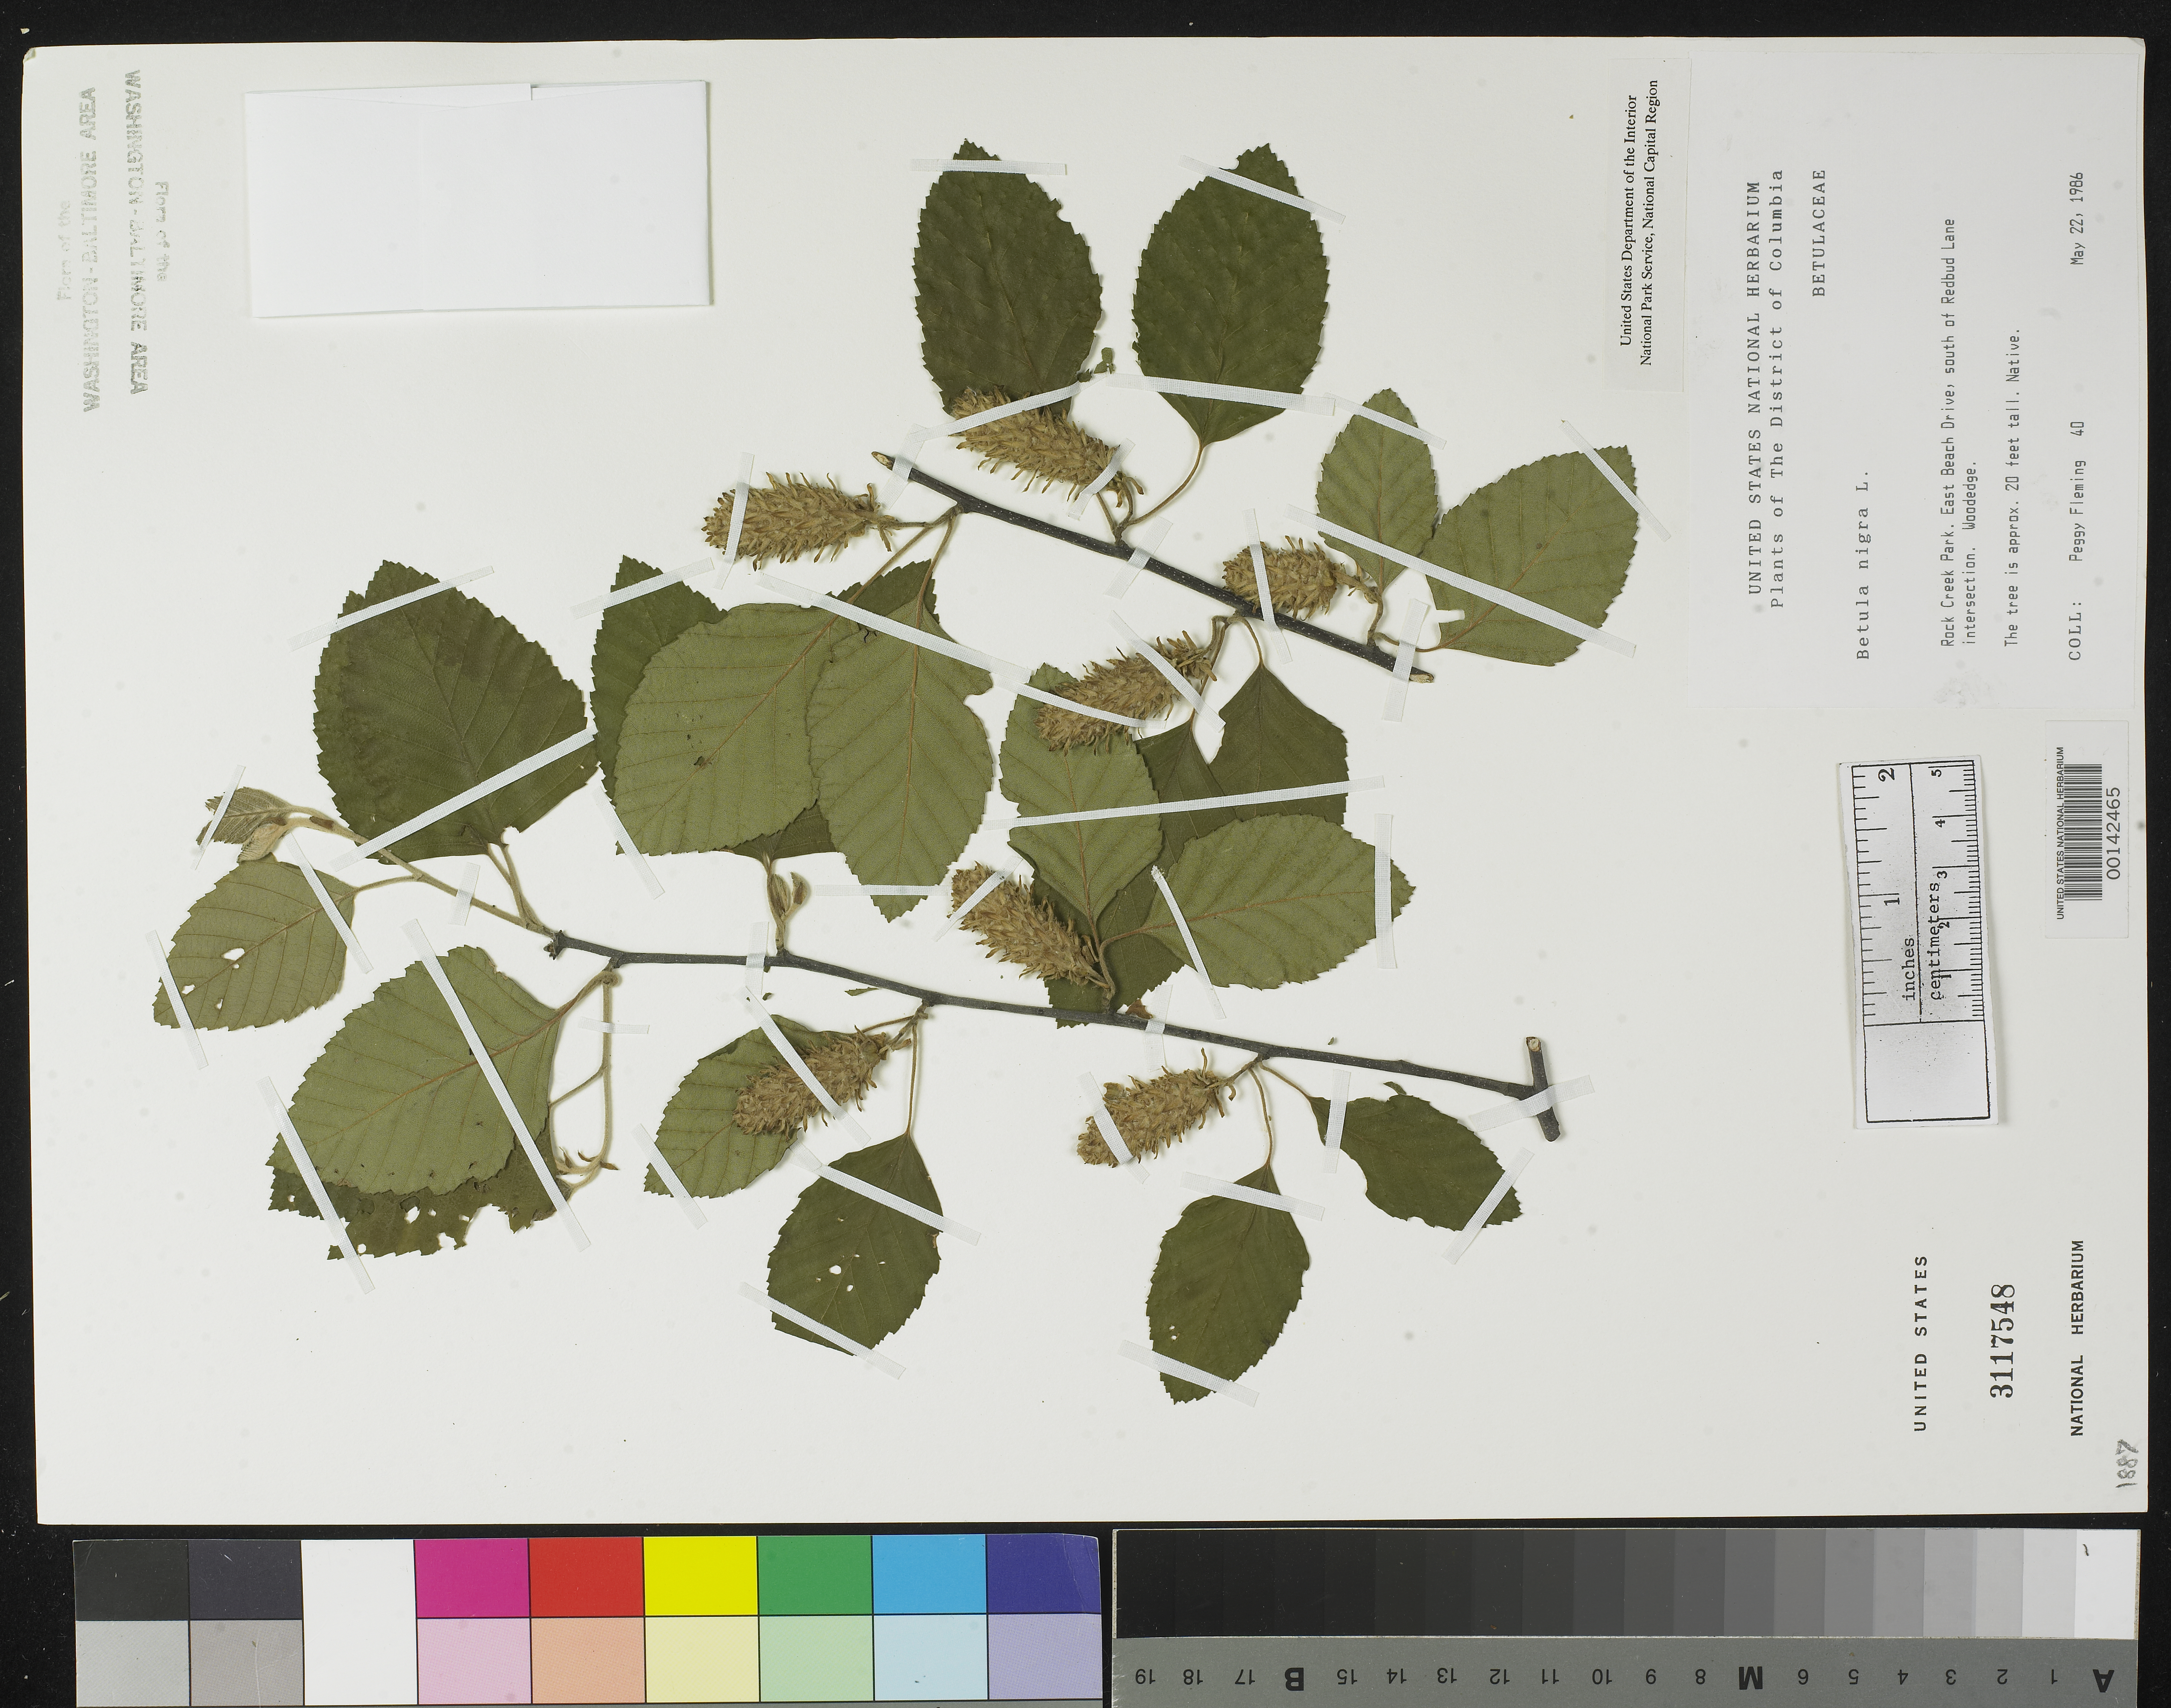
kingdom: Plantae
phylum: Tracheophyta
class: Magnoliopsida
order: Fagales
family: Betulaceae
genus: Betula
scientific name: Betula nigra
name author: L.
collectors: P. Fleming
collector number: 40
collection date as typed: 22 May 1986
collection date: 1986-05-22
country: United States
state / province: District of Columbia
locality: Rock Creek Park. East Beach Drive, south of Redbud Lane Intersection. Rock Creek Park & vicinity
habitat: Woodedge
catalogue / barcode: US 3117548